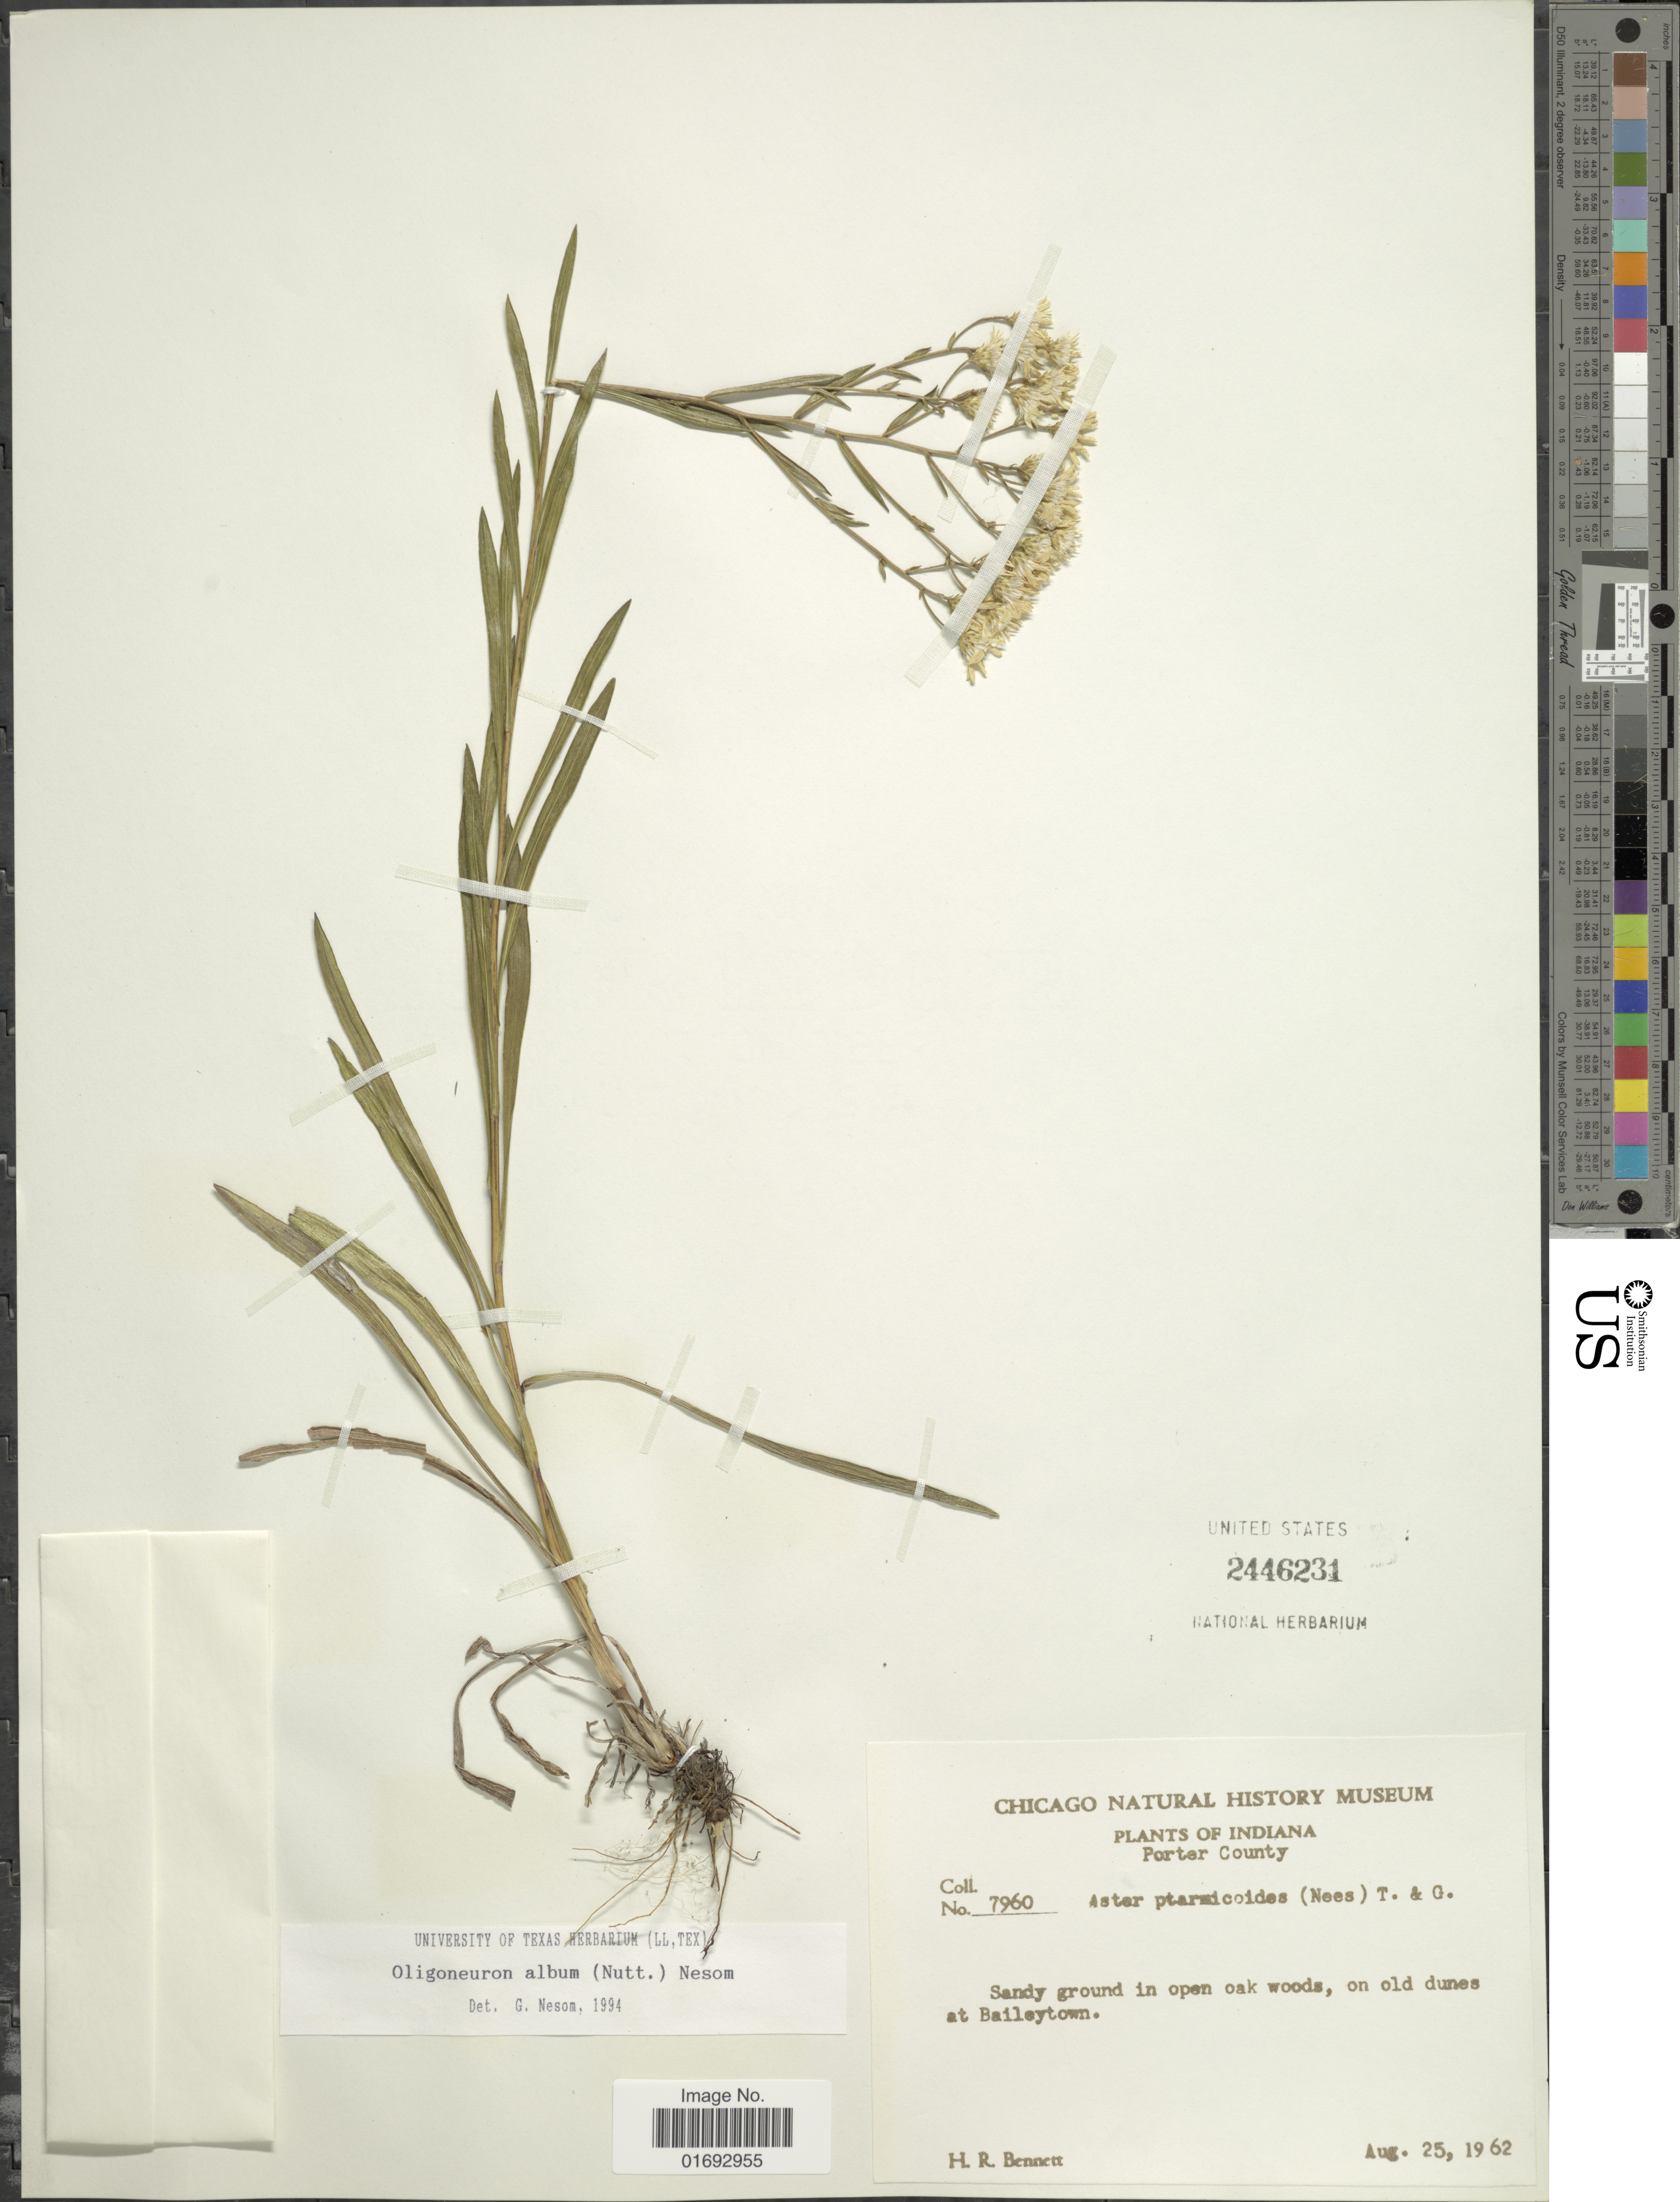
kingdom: Plantae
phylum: Tracheophyta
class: Magnoliopsida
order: Asterales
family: Asteraceae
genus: Oligoneuron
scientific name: Oligoneuron album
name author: (Nutt.) G.L. Nesom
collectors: H. R. Bennett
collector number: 7960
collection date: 1962-08-25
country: United States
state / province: Indiana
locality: Porter County, sandy ground in open oak woods, on old dunes at Baileytown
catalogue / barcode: US 2446231